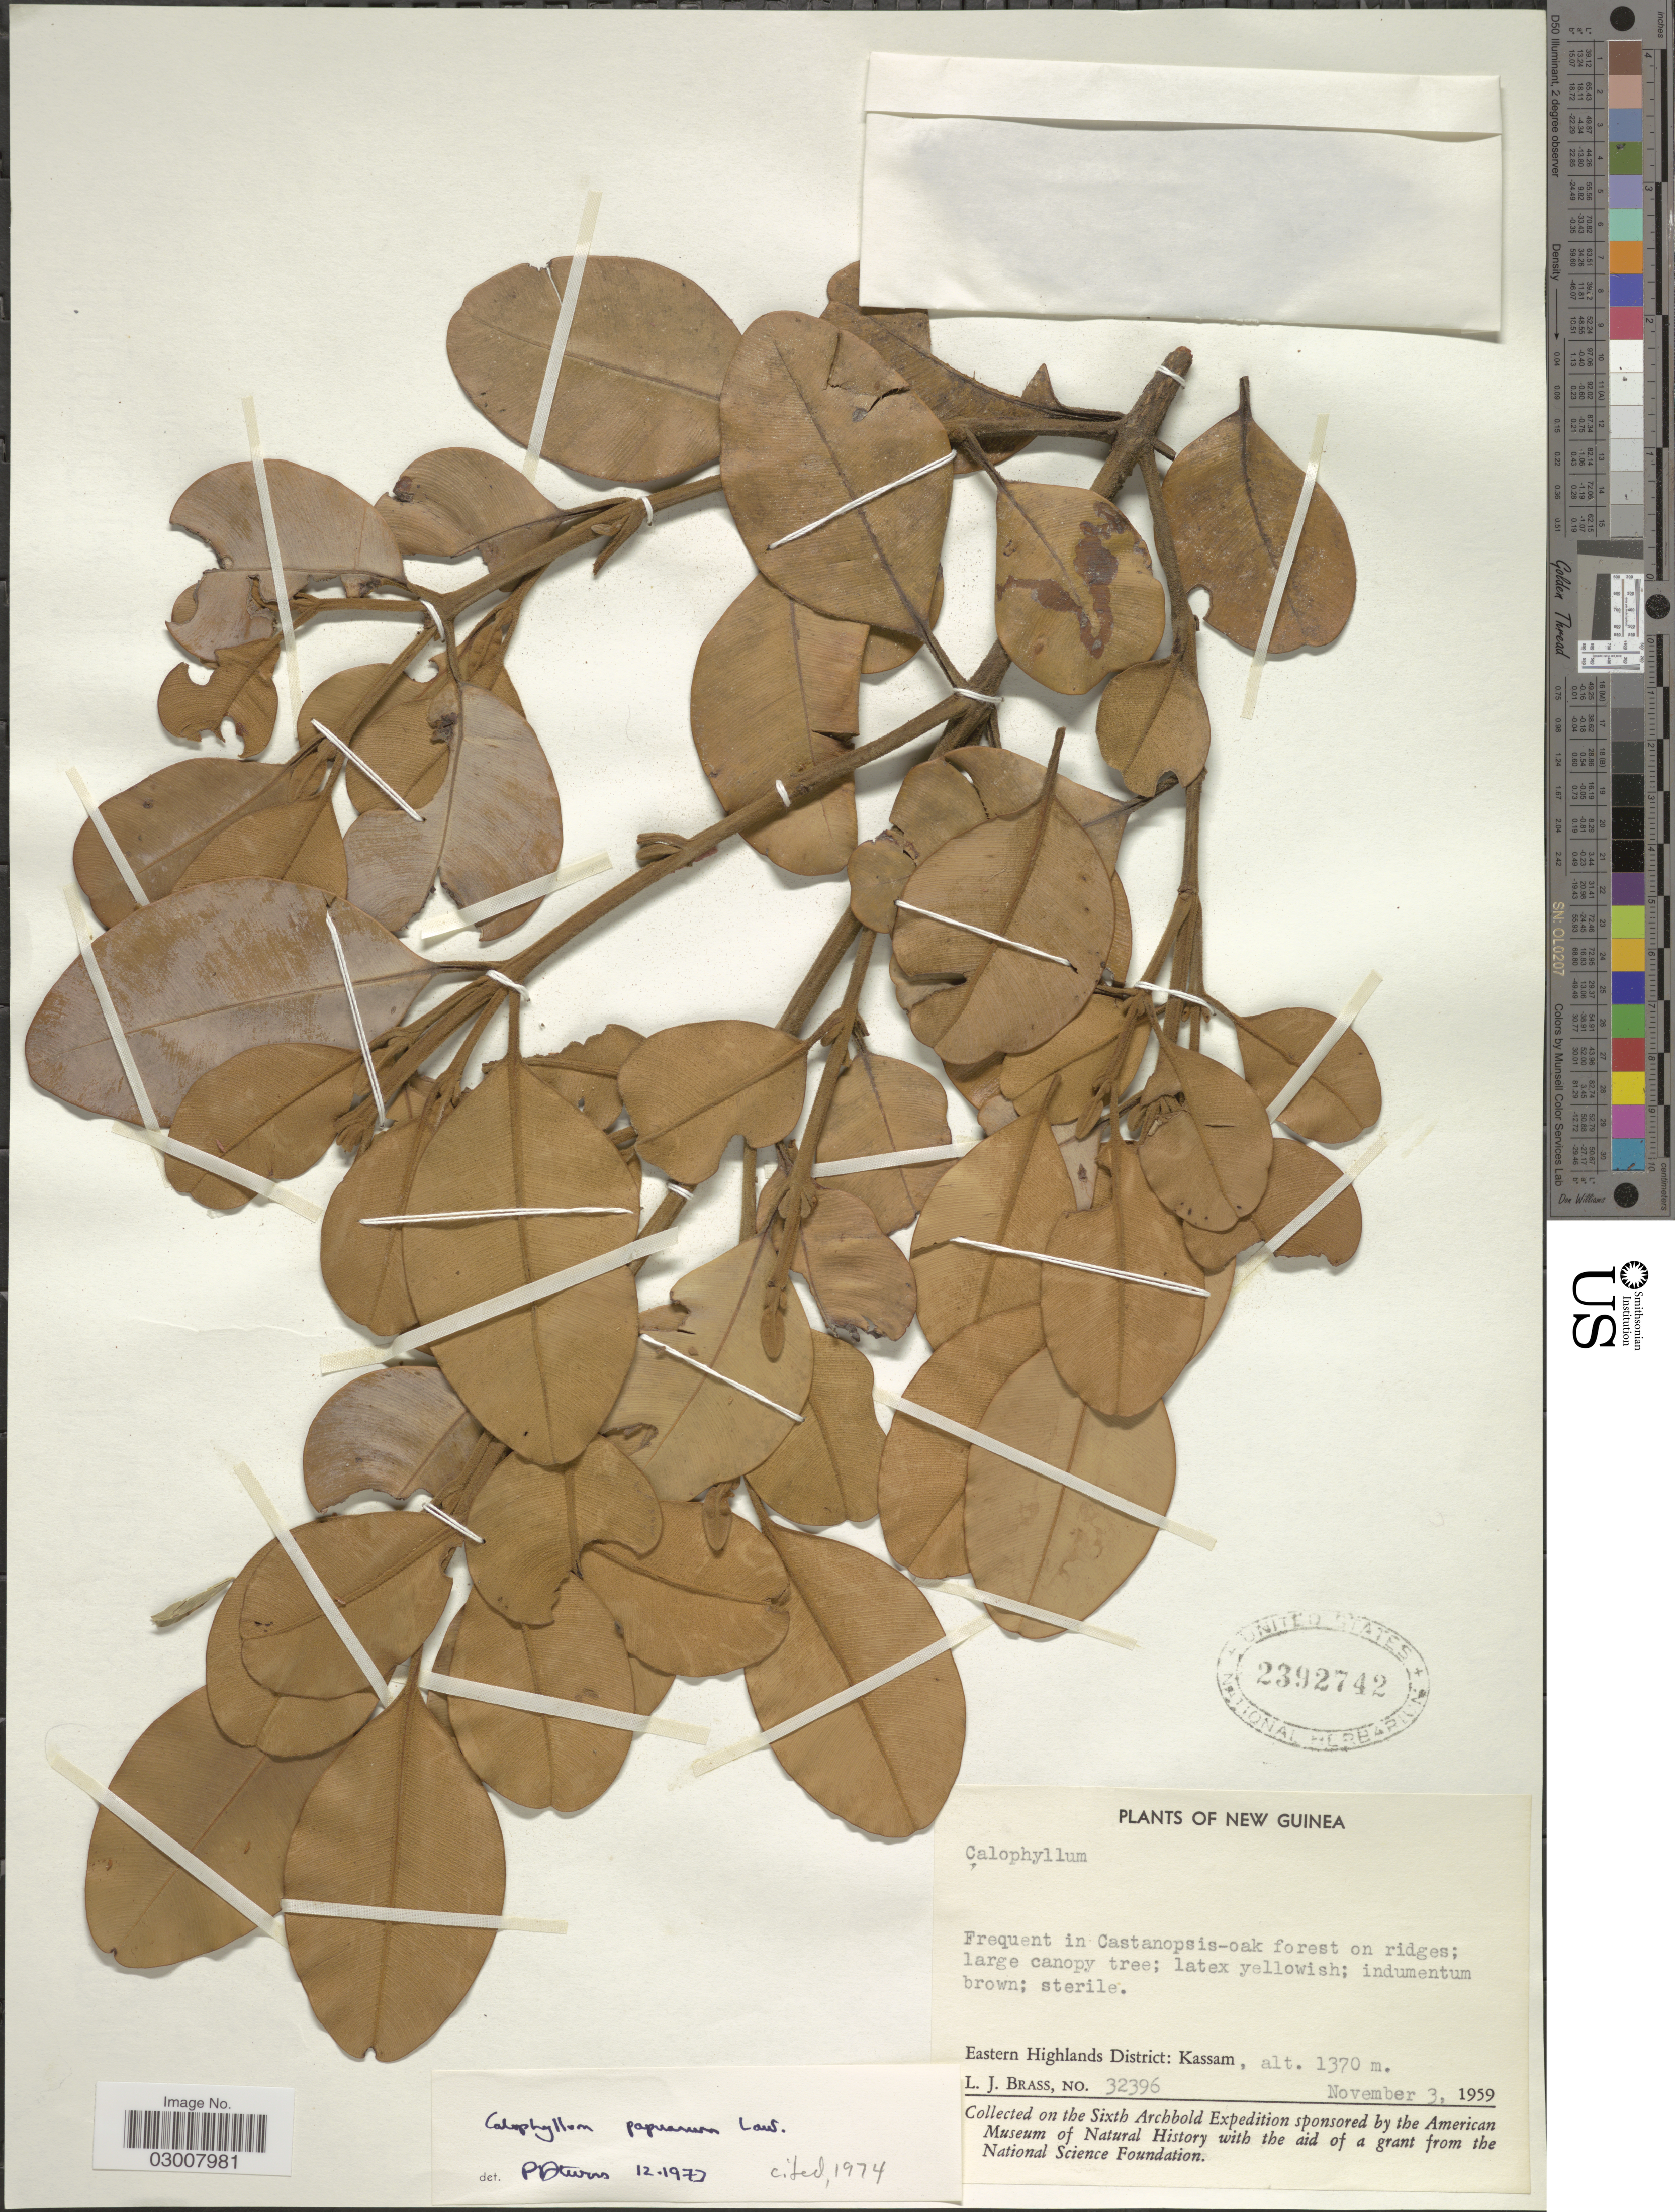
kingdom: Plantae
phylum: Tracheophyta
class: Magnoliopsida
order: Malpighiales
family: Calophyllaceae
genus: Calophyllum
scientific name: Calophyllum papuanum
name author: Lauterb.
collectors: L. J. Brass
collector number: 32396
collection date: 1959-11-03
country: Papua New Guinea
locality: New Guinea. Eastern Highlands District: Kassam.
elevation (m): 1370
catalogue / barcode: US 2392742